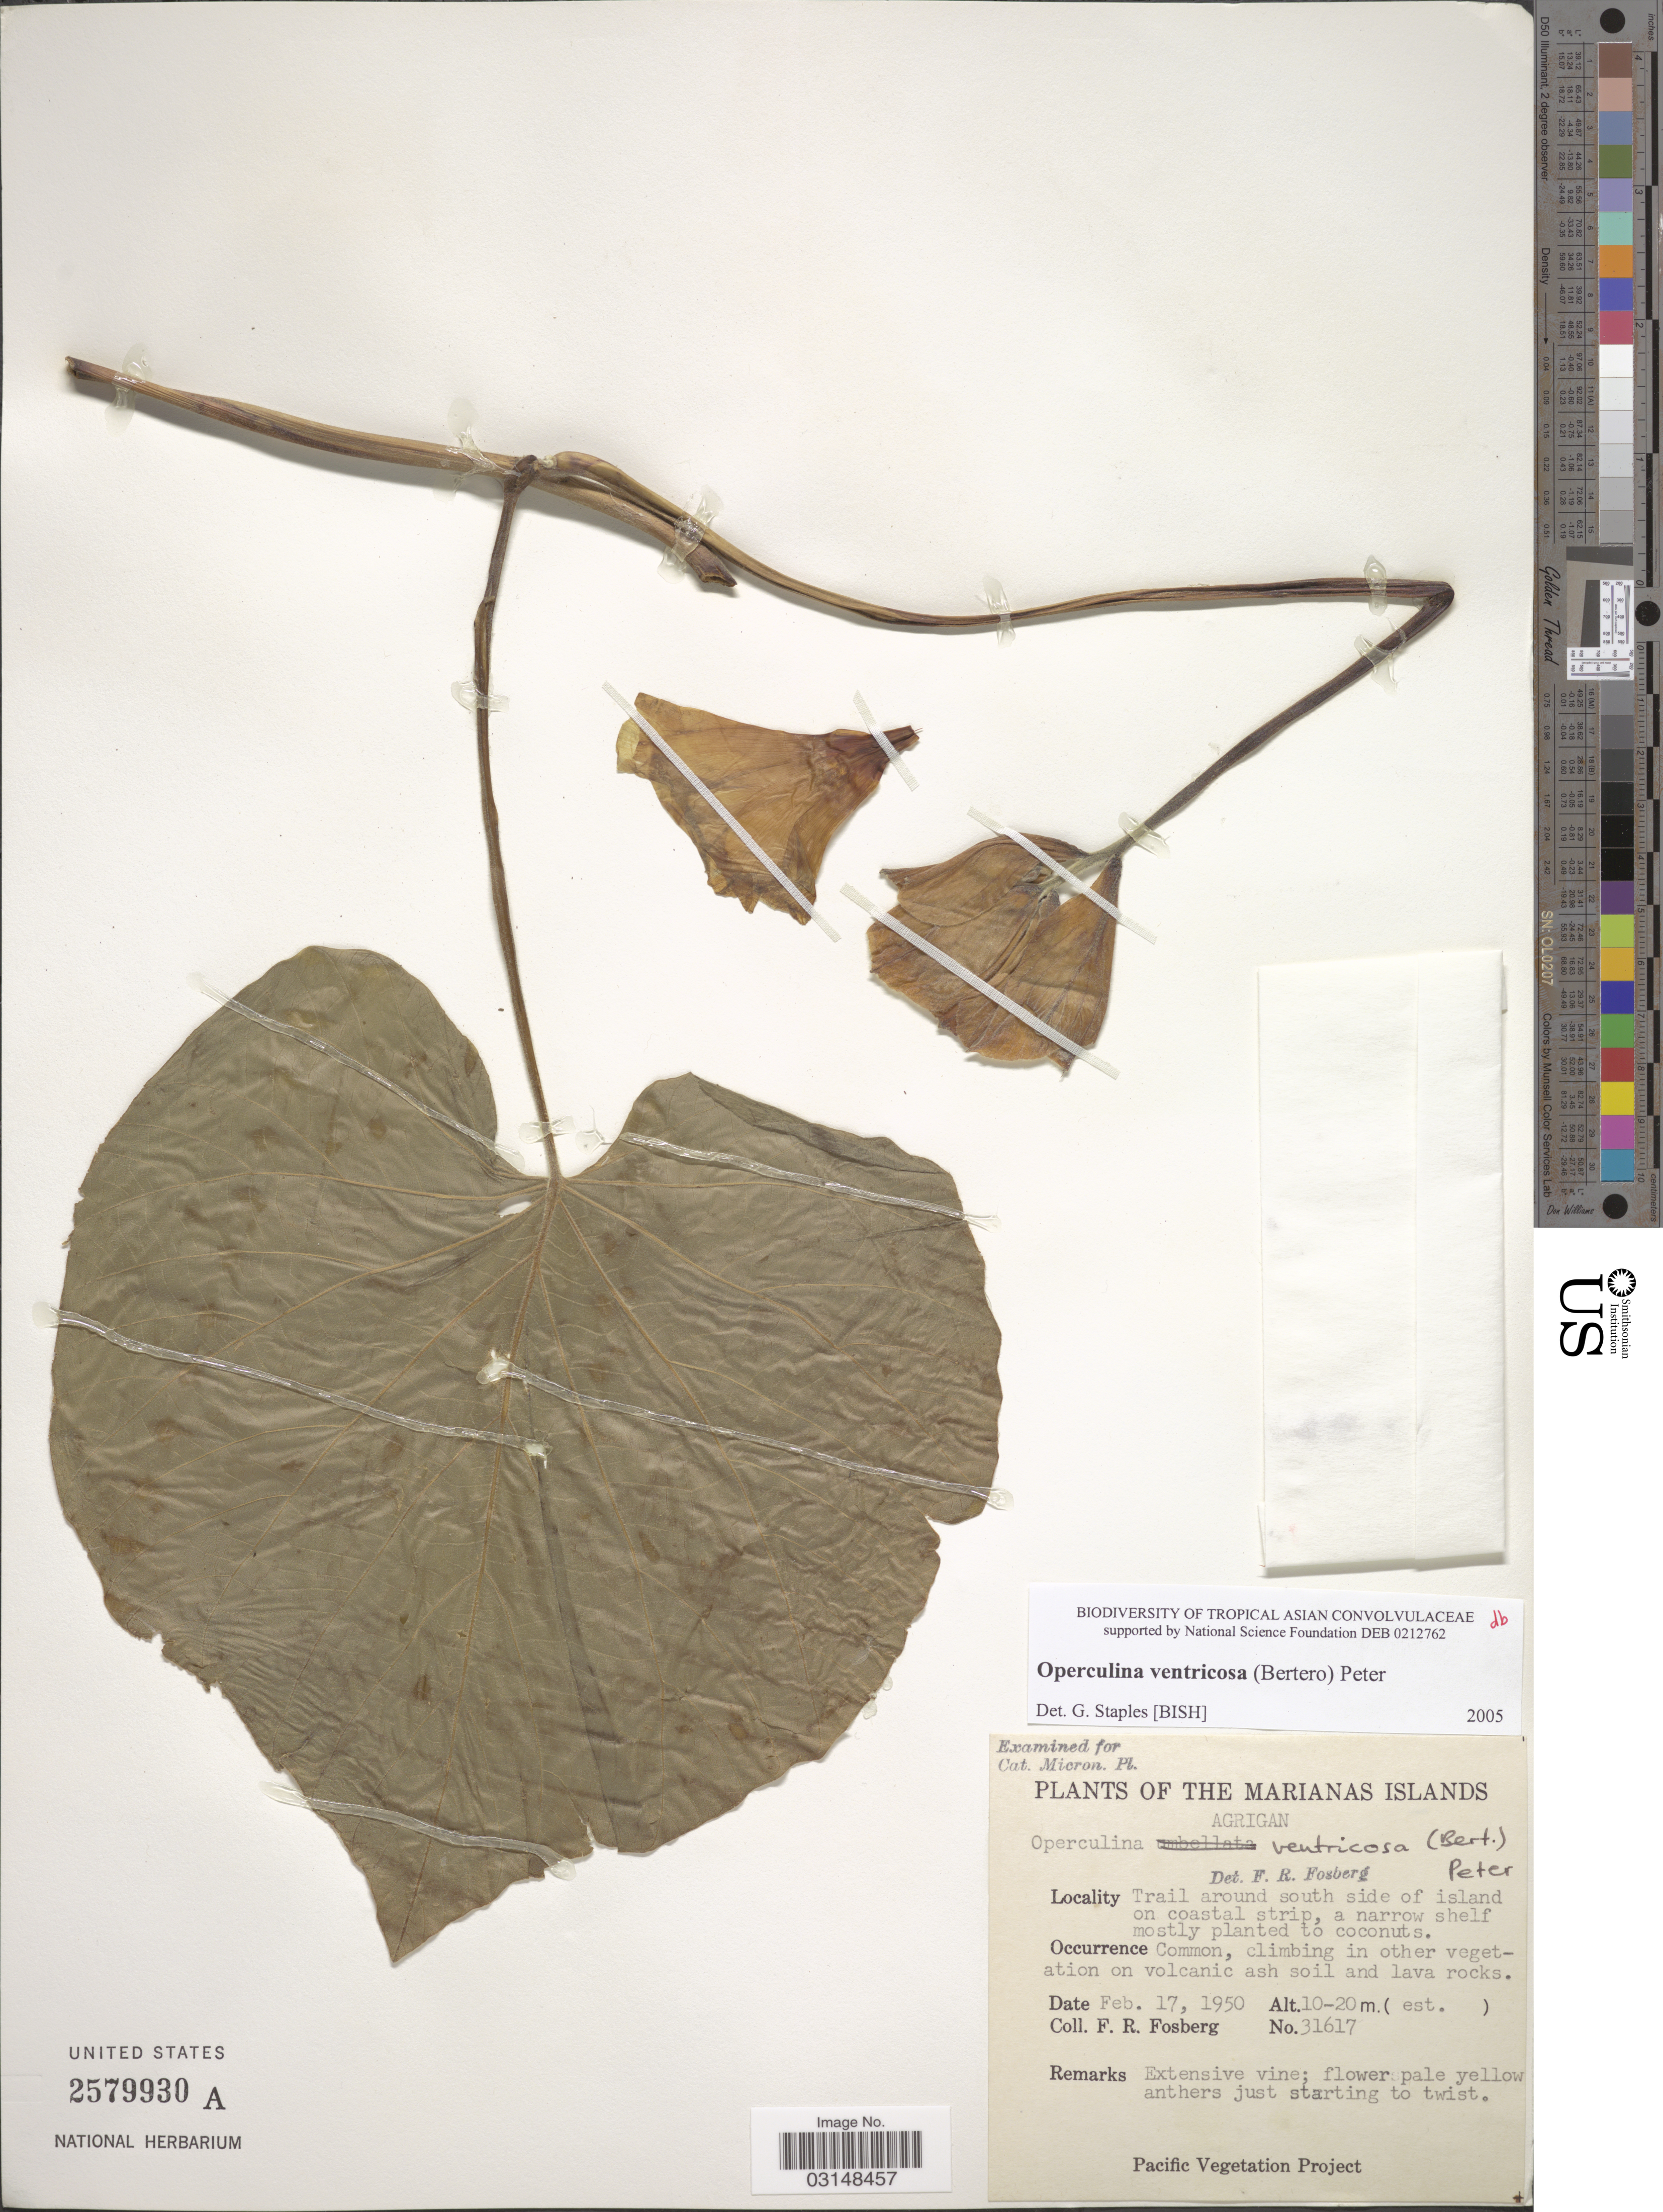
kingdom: Plantae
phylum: Tracheophyta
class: Magnoliopsida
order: Solanales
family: Convolvulaceae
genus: Operculina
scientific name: Operculina ventricosa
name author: (Aubl.) Barb. Rodr.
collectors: F. R. Fosberg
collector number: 31617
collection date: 1950-02-17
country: Northern Mariana Islands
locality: The Marianas Islands, Agrigan, Trail around south side of island on coastal strip.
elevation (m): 10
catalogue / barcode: US 2579930A